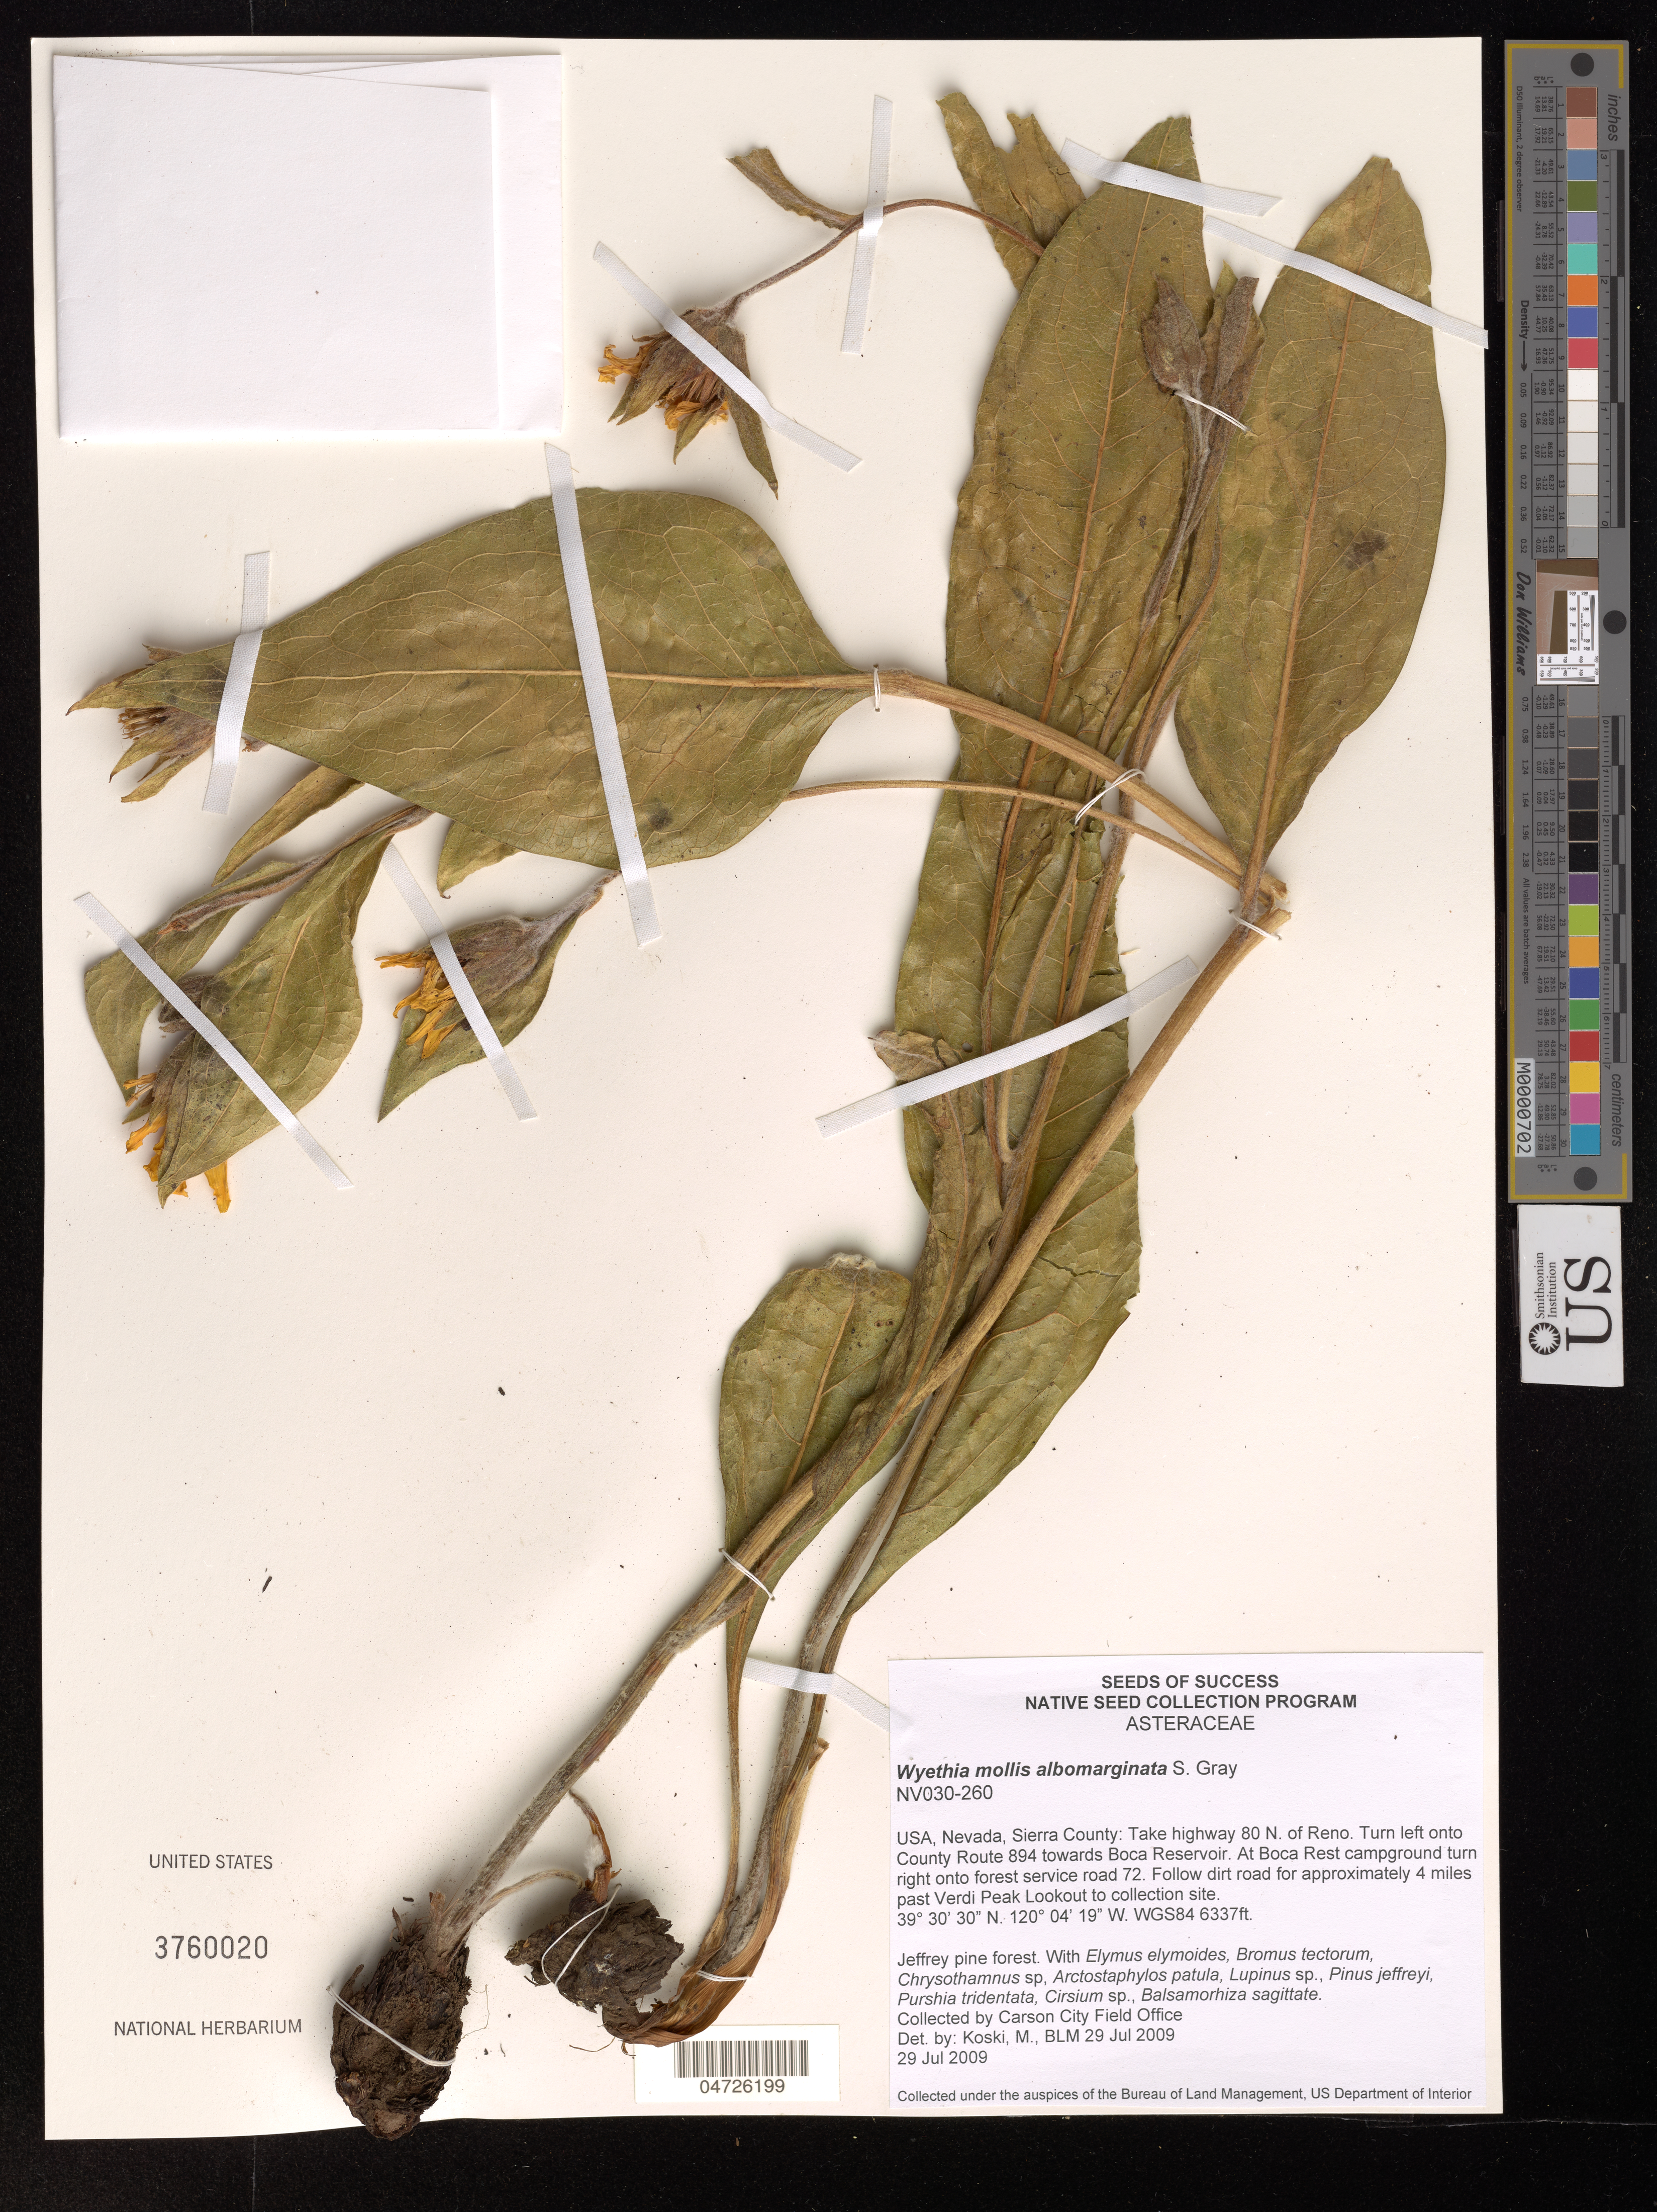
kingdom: Plantae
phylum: Tracheophyta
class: Magnoliopsida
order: Asterales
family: Asteraceae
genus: Wyethia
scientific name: Wyethia mollis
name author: A. Gray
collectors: C. Carson City Field Office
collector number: NV030-260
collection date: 2009-07-29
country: United States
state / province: California / Nevada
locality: WGS84. Sierra County: Take highway 80 N. of Reno. Turn left onto County Route 894 towards Boca Reservoir. At Boca Rest Campground turn right onto forest service road 72. Follow dirt road for approximately 4 miles past Verdi Peak Lookout to collection site.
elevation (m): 1932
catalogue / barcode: US 3760020